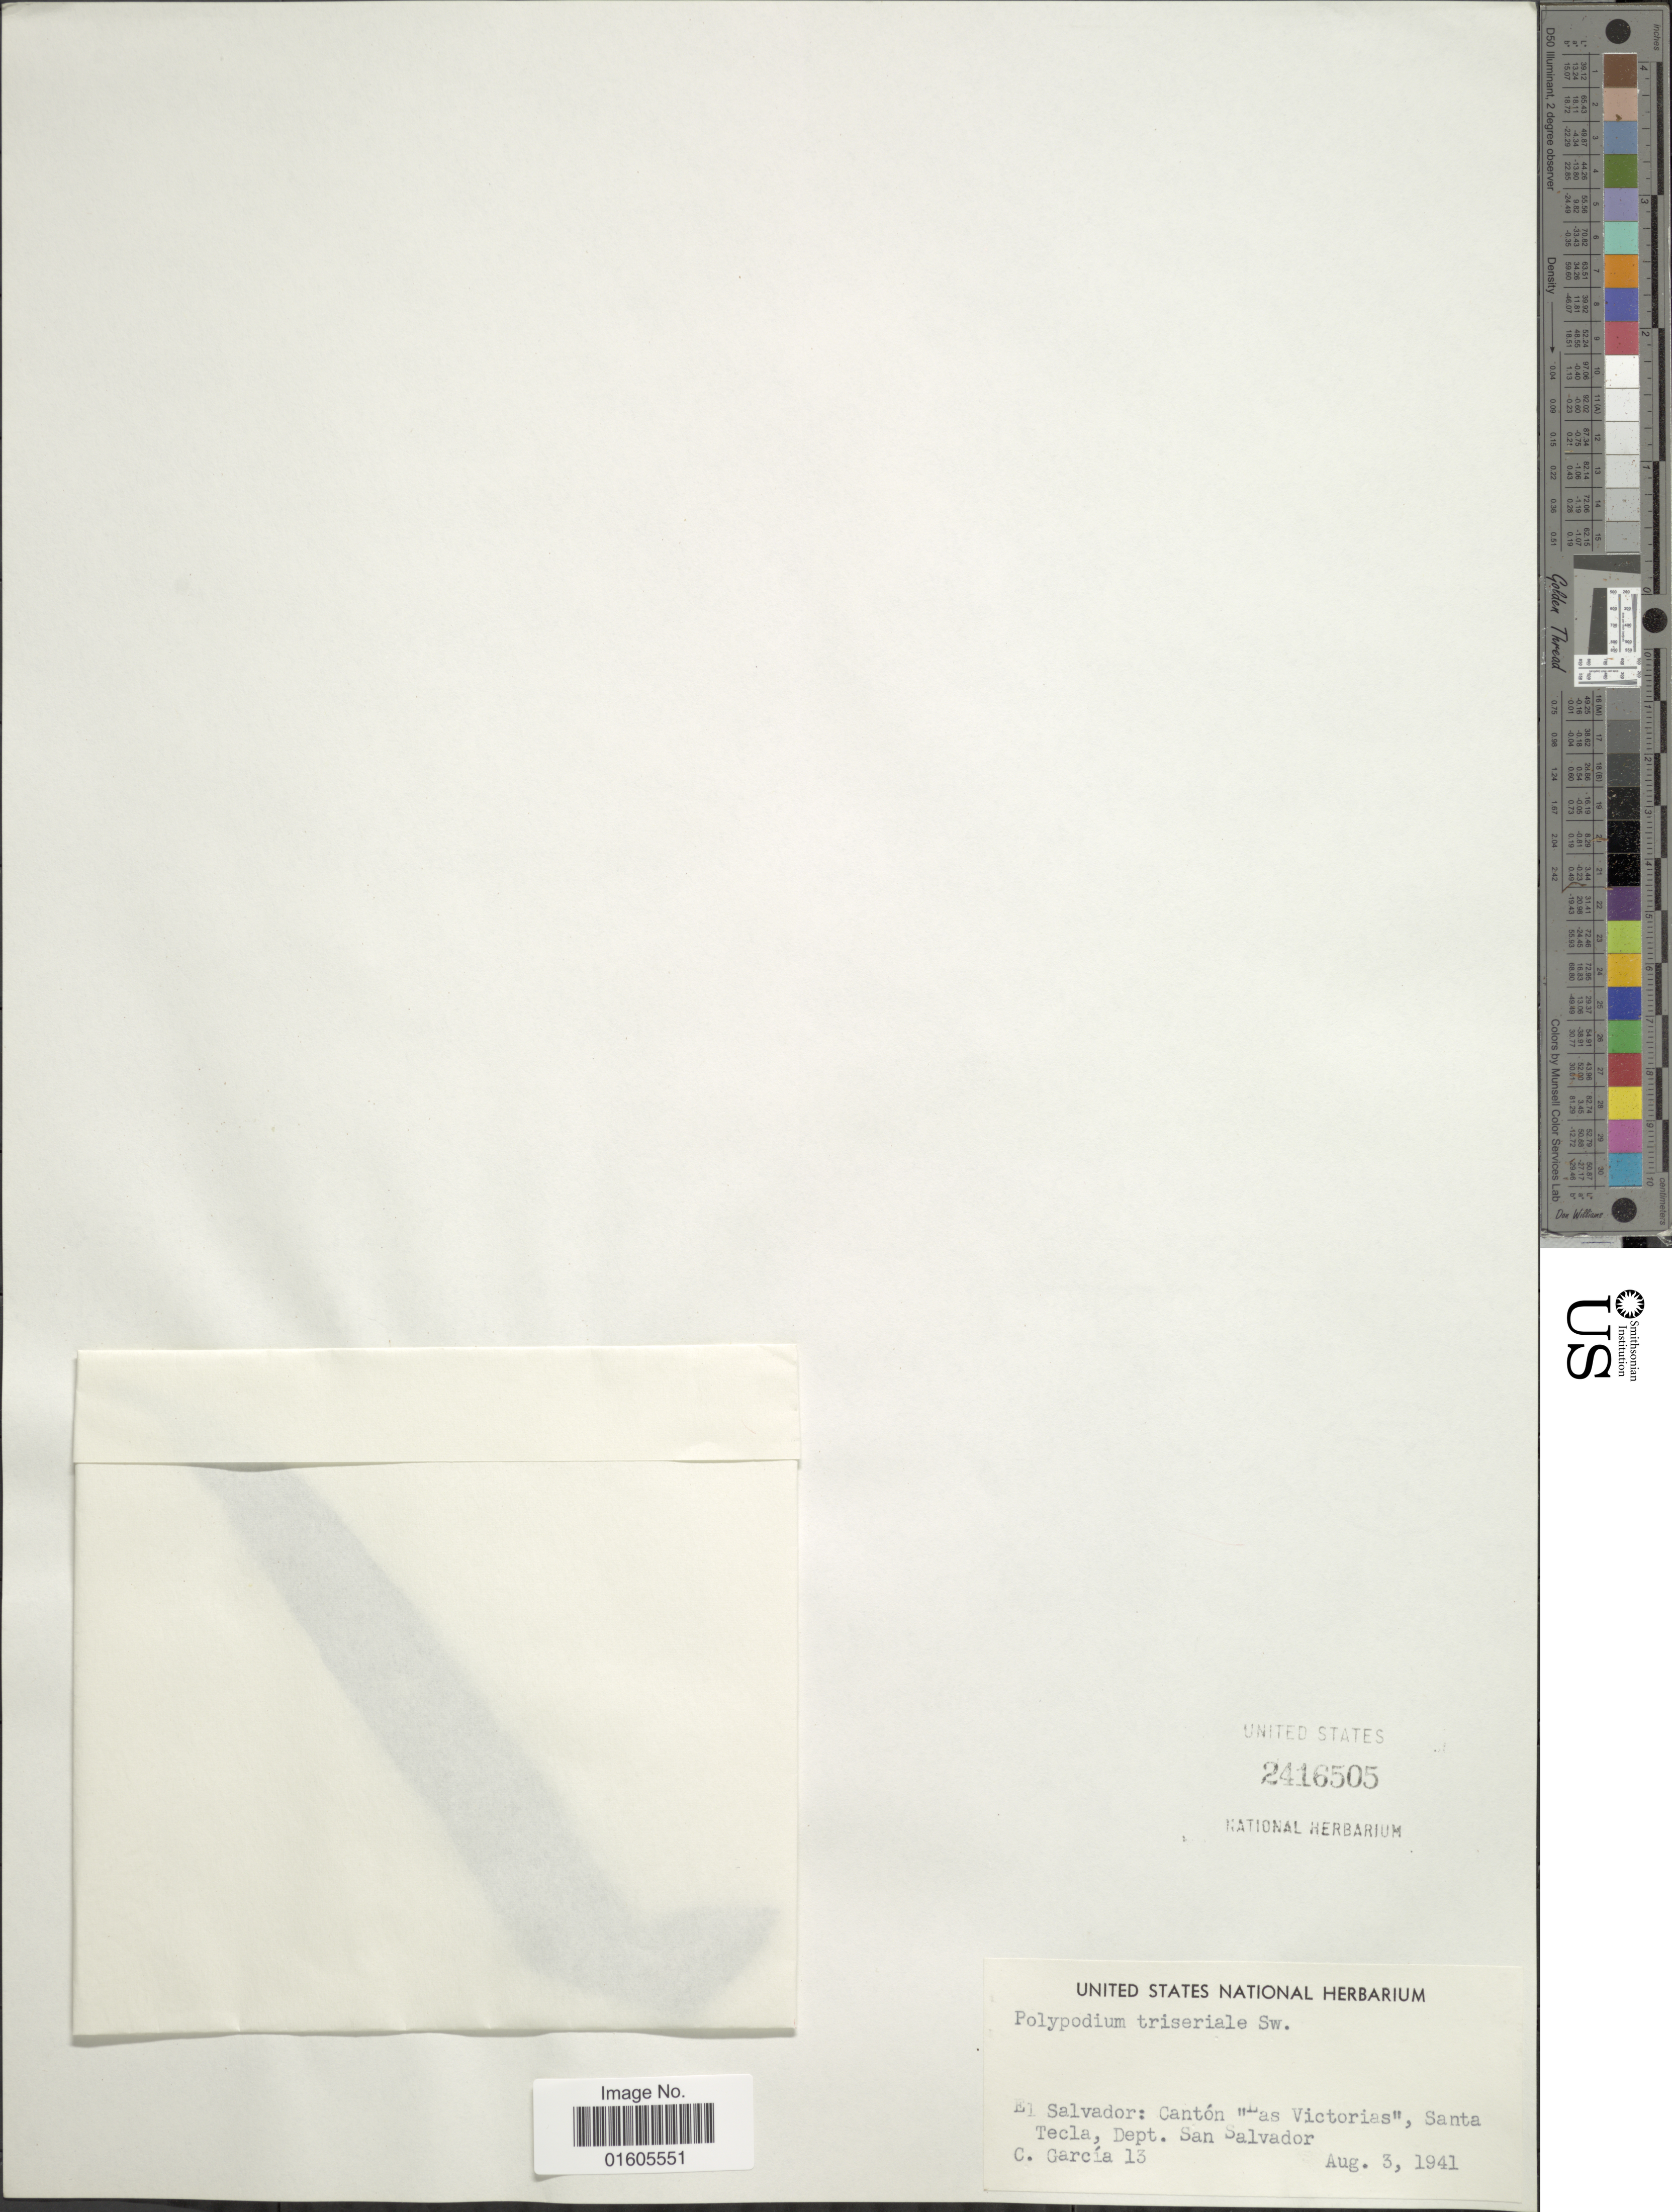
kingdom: Plantae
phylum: Tracheophyta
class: Polypodiopsida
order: Polypodiales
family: Polypodiaceae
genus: Serpocaulon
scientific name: Serpocaulon triseriale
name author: (Sw.) A.R. Sm.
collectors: G. Garcia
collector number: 13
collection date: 1941-08-03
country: El Salvador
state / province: San Salvador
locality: Cantón La Victorias, Santa Tecla, Dept. San Salvador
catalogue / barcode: US 2416505